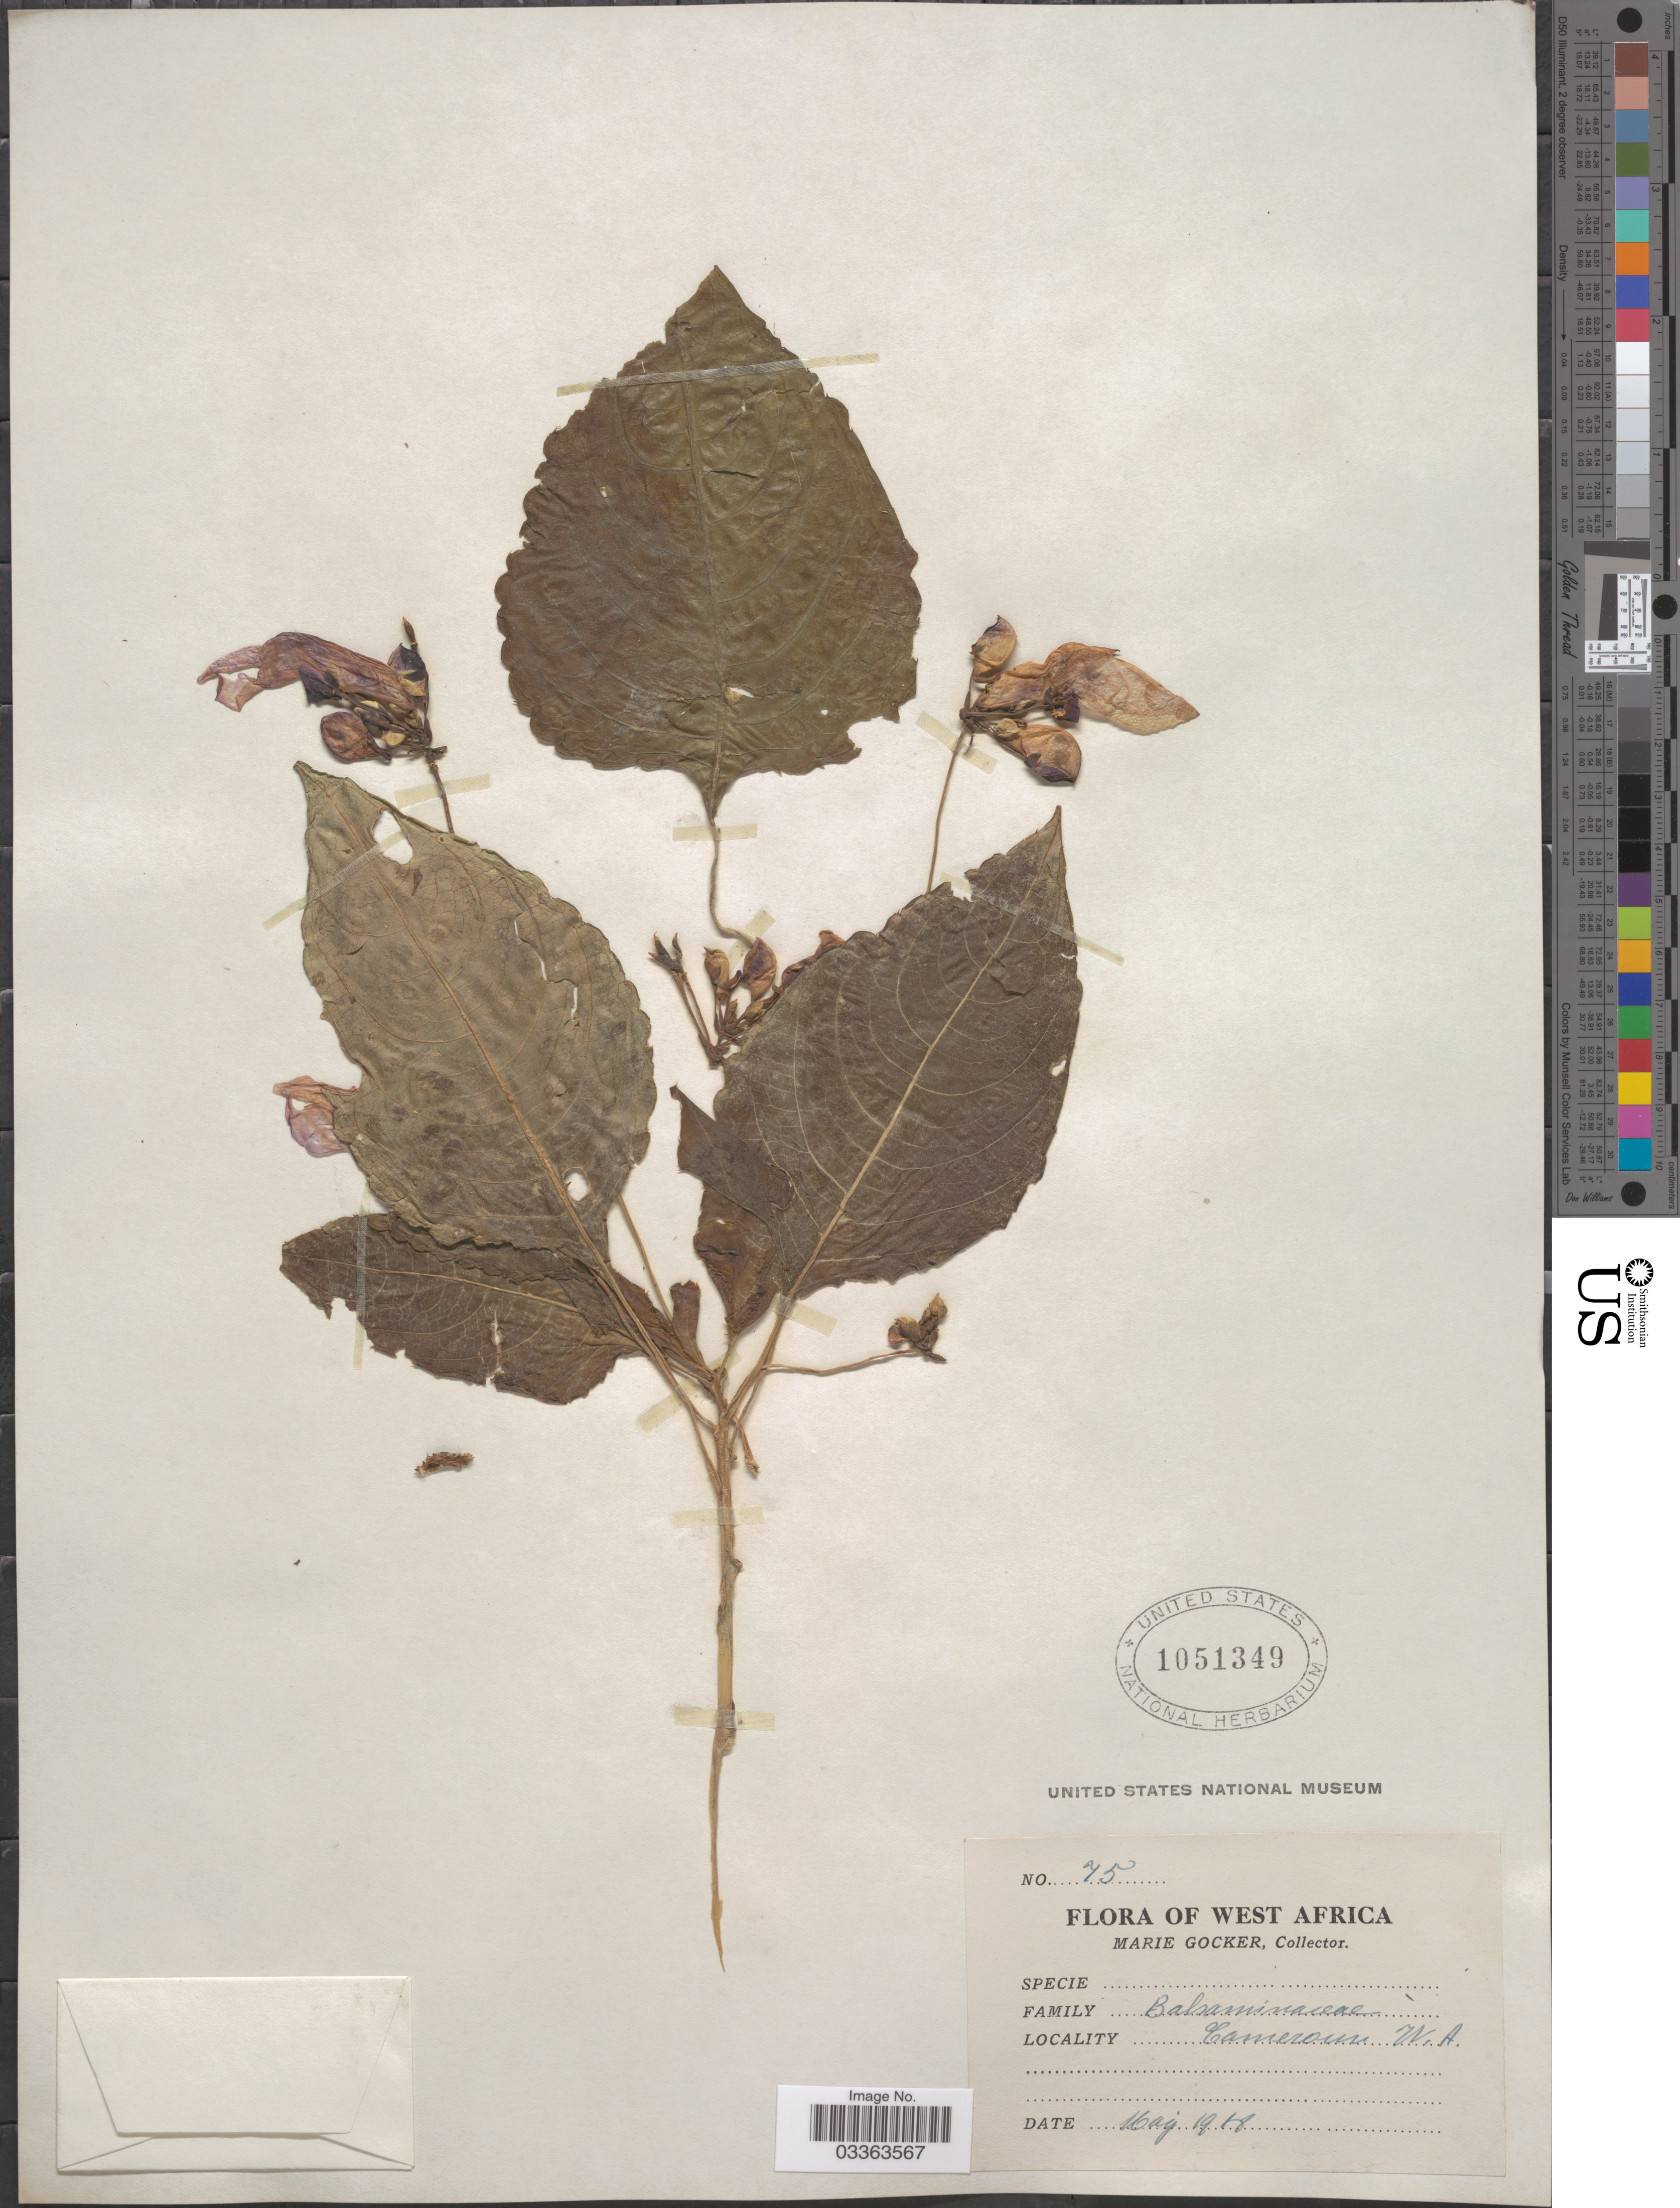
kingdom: Plantae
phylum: Tracheophyta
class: Magnoliopsida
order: Ericales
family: Balsaminaceae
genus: Impatiens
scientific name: Impatiens sp.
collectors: M. Gocker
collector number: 75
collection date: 1918-05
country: Cameroon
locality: West Africa. W.A.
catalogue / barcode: US 1051349